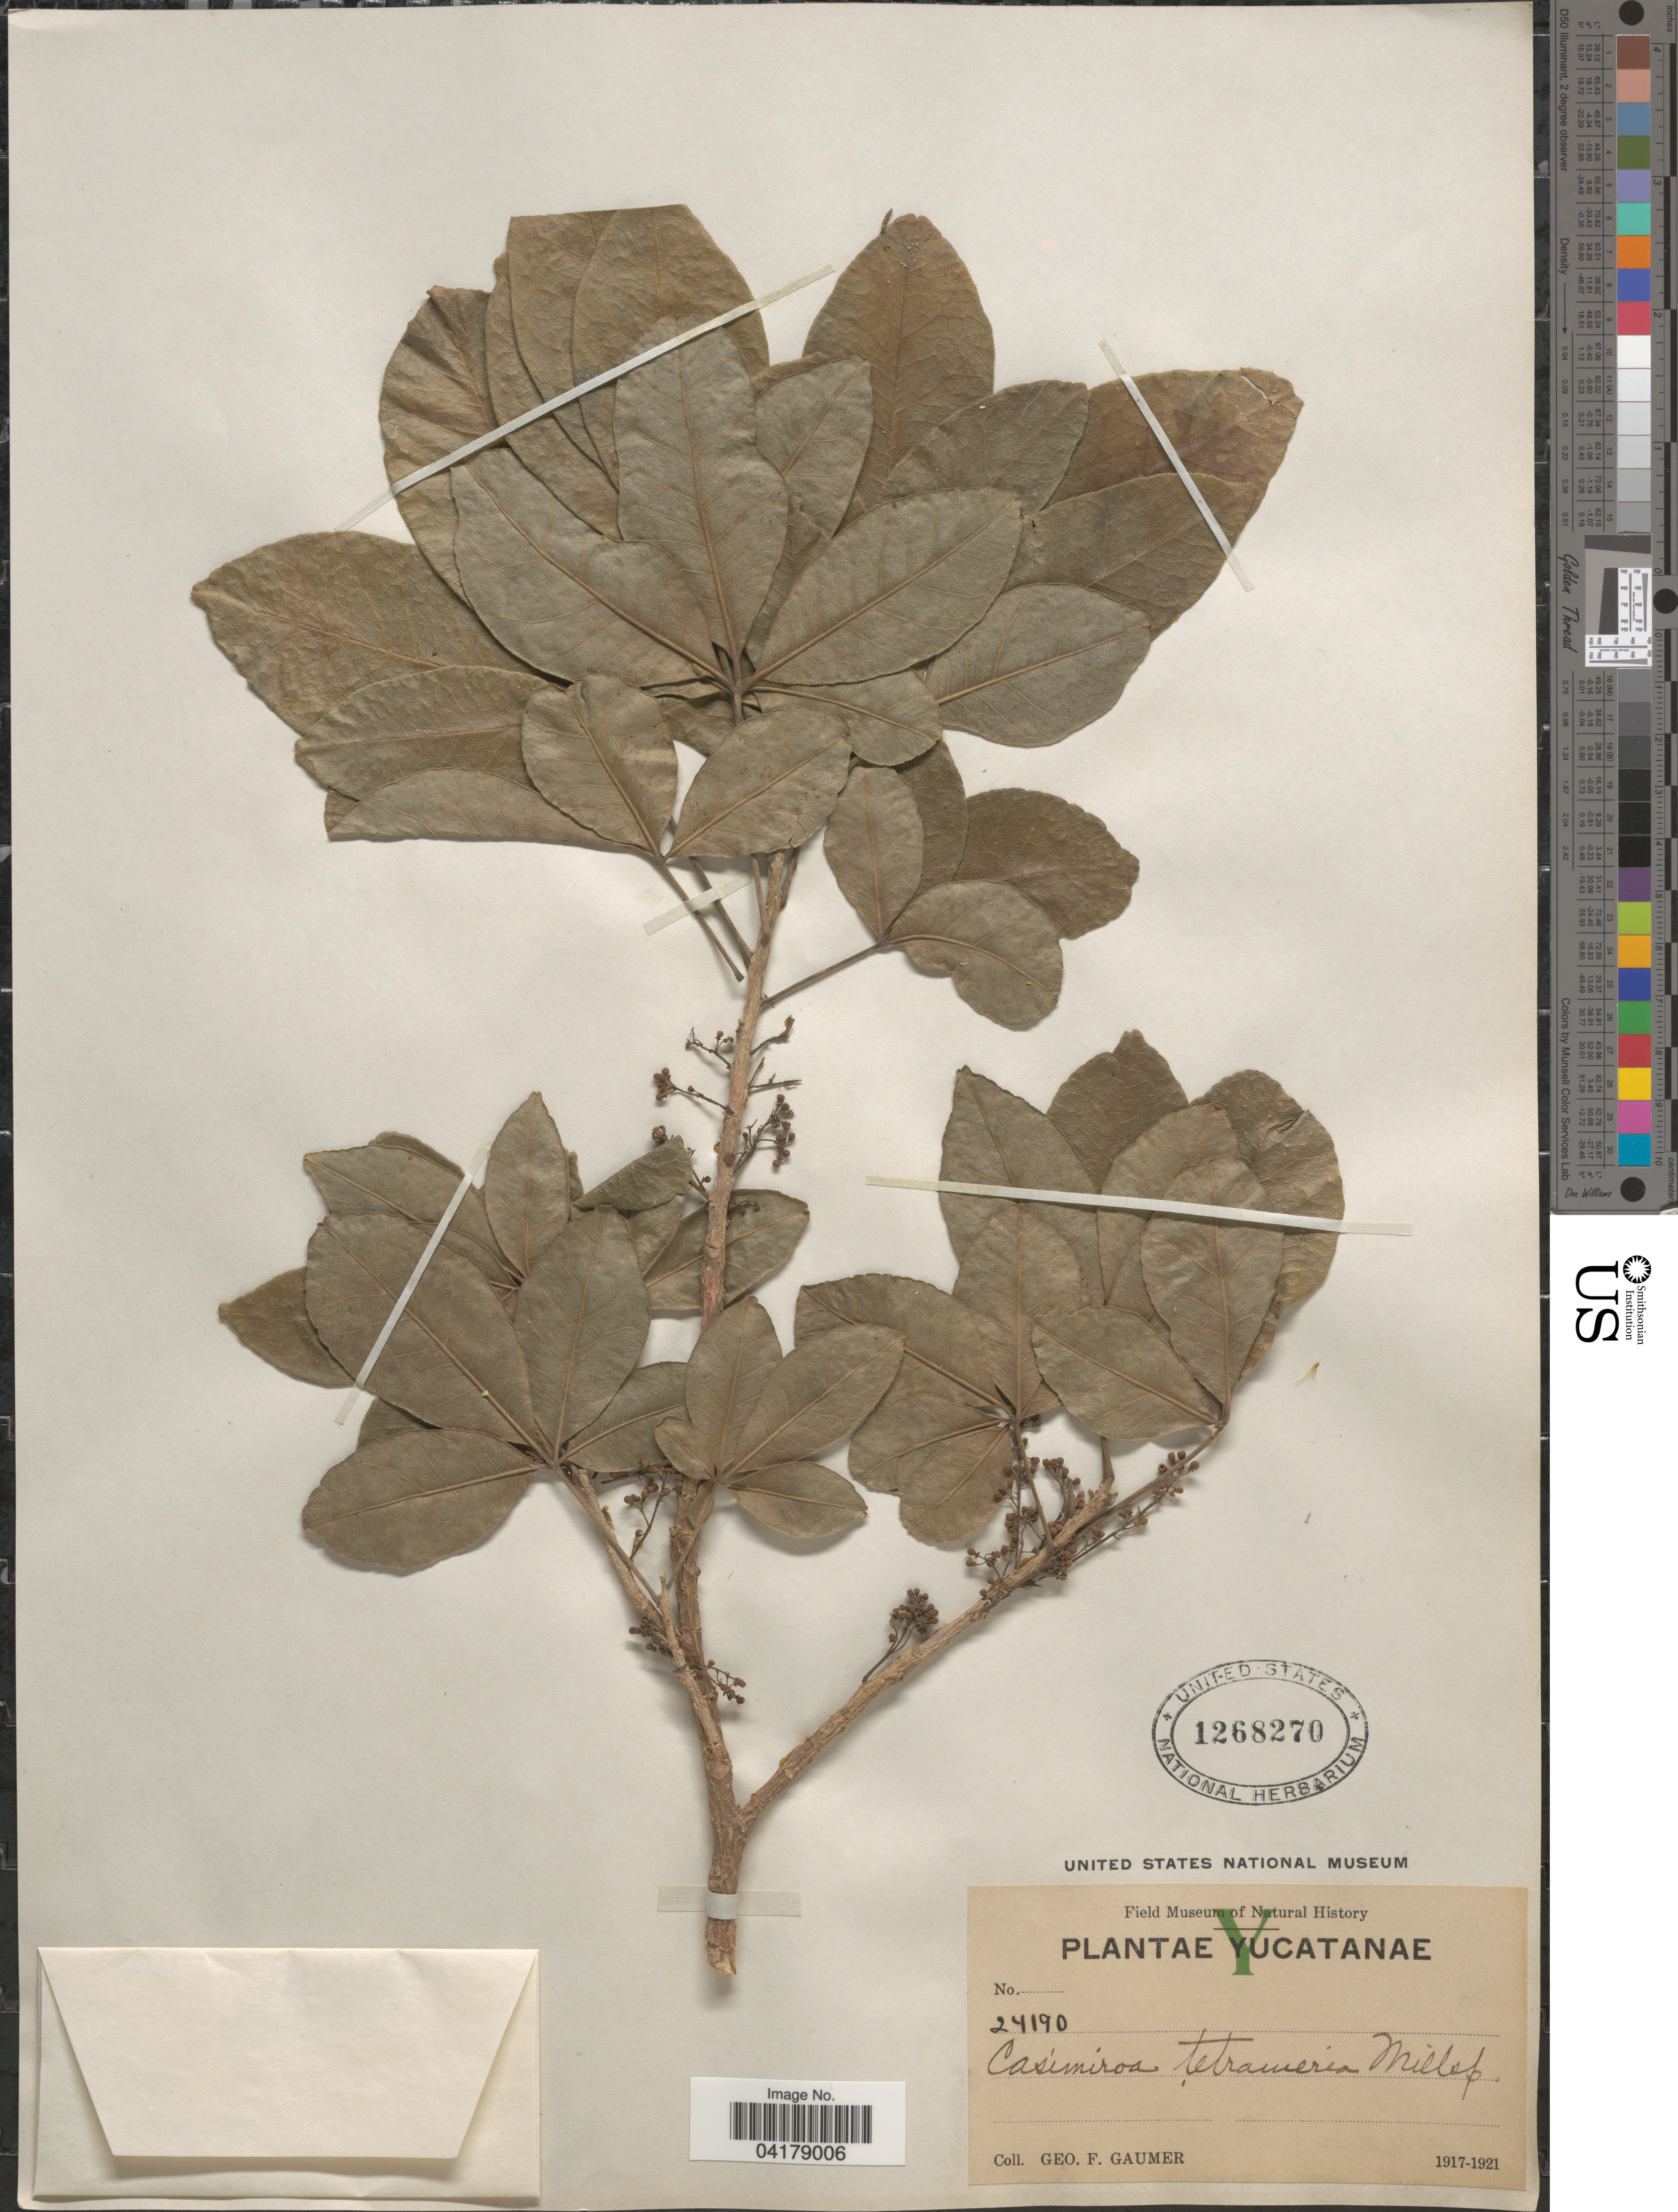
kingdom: Plantae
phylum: Tracheophyta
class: Magnoliopsida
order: Sapindales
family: Rutaceae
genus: Casimiroa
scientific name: Casimiroa tetrameria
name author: Millsp.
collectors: G. F. Gaumer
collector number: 24190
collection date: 1917/1921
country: Mexico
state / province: Yucatán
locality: Yucatanae.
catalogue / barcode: US 1268270